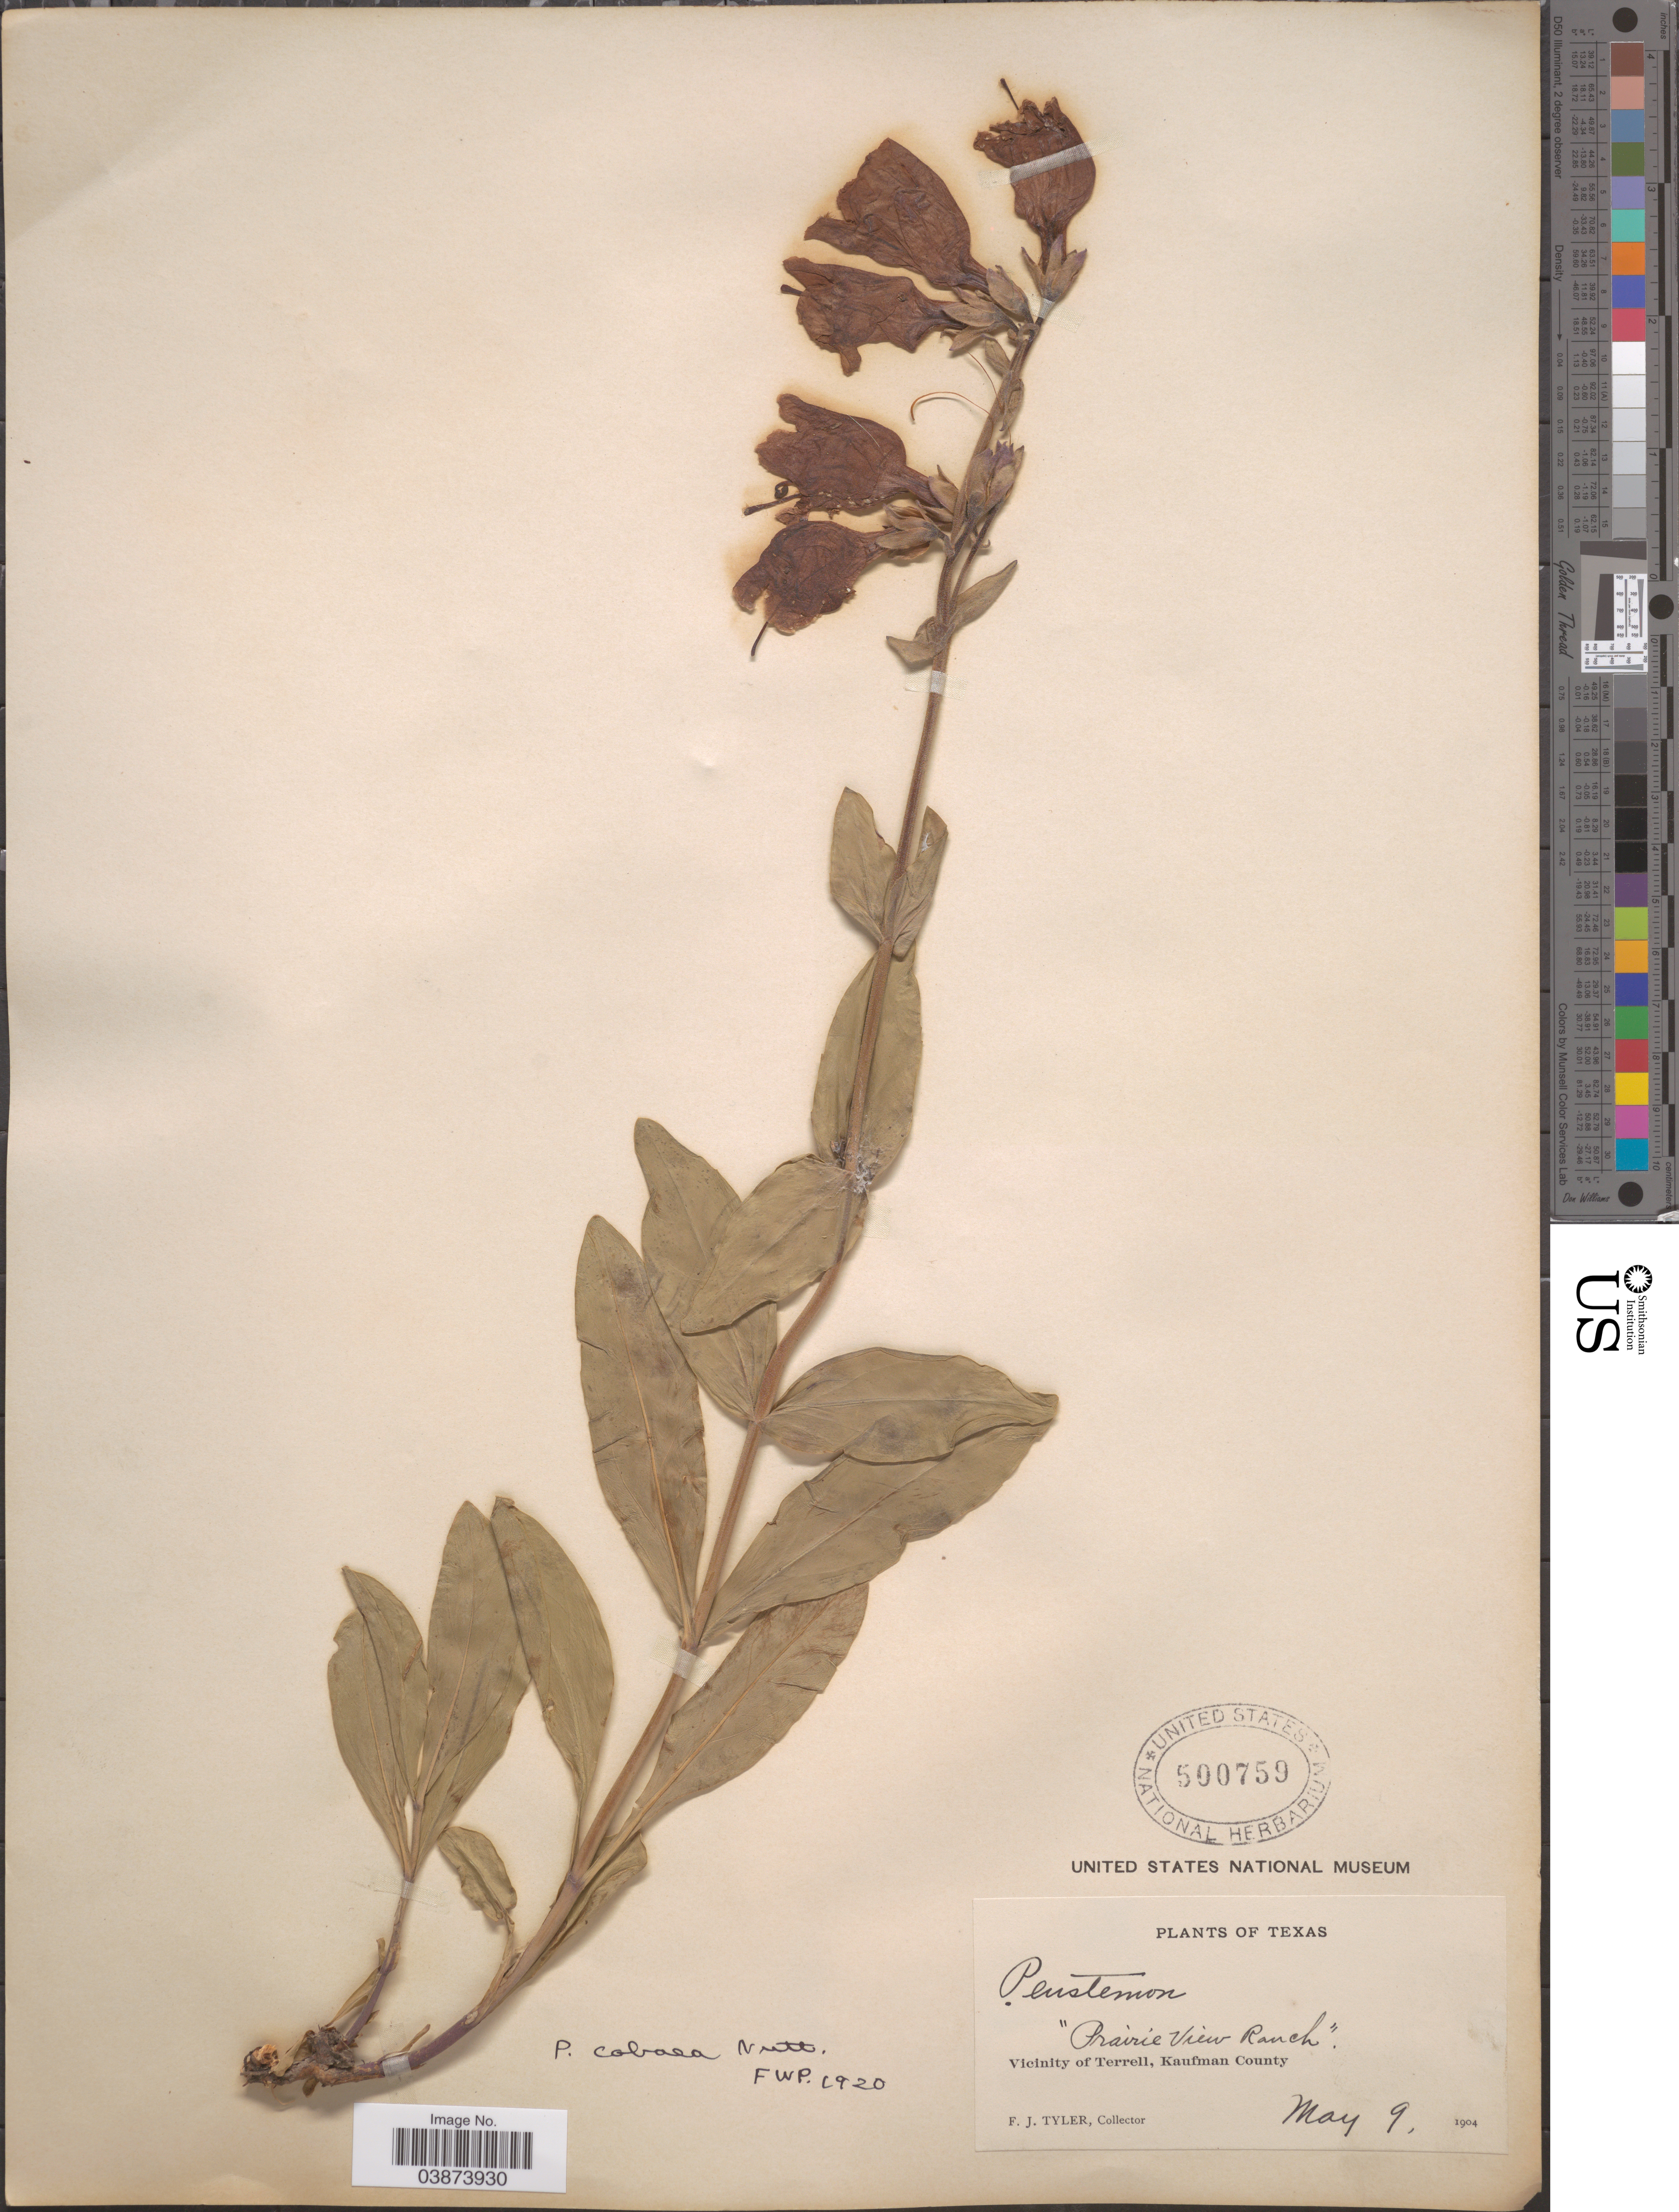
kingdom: Plantae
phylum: Tracheophyta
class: Magnoliopsida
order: Lamiales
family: Plantaginaceae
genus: Penstemon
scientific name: Penstemon cobaea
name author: (Nutt.)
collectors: F. Tyler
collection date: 1904-05-09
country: United States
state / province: Texas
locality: Prairie View Ranch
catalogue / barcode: US 500759